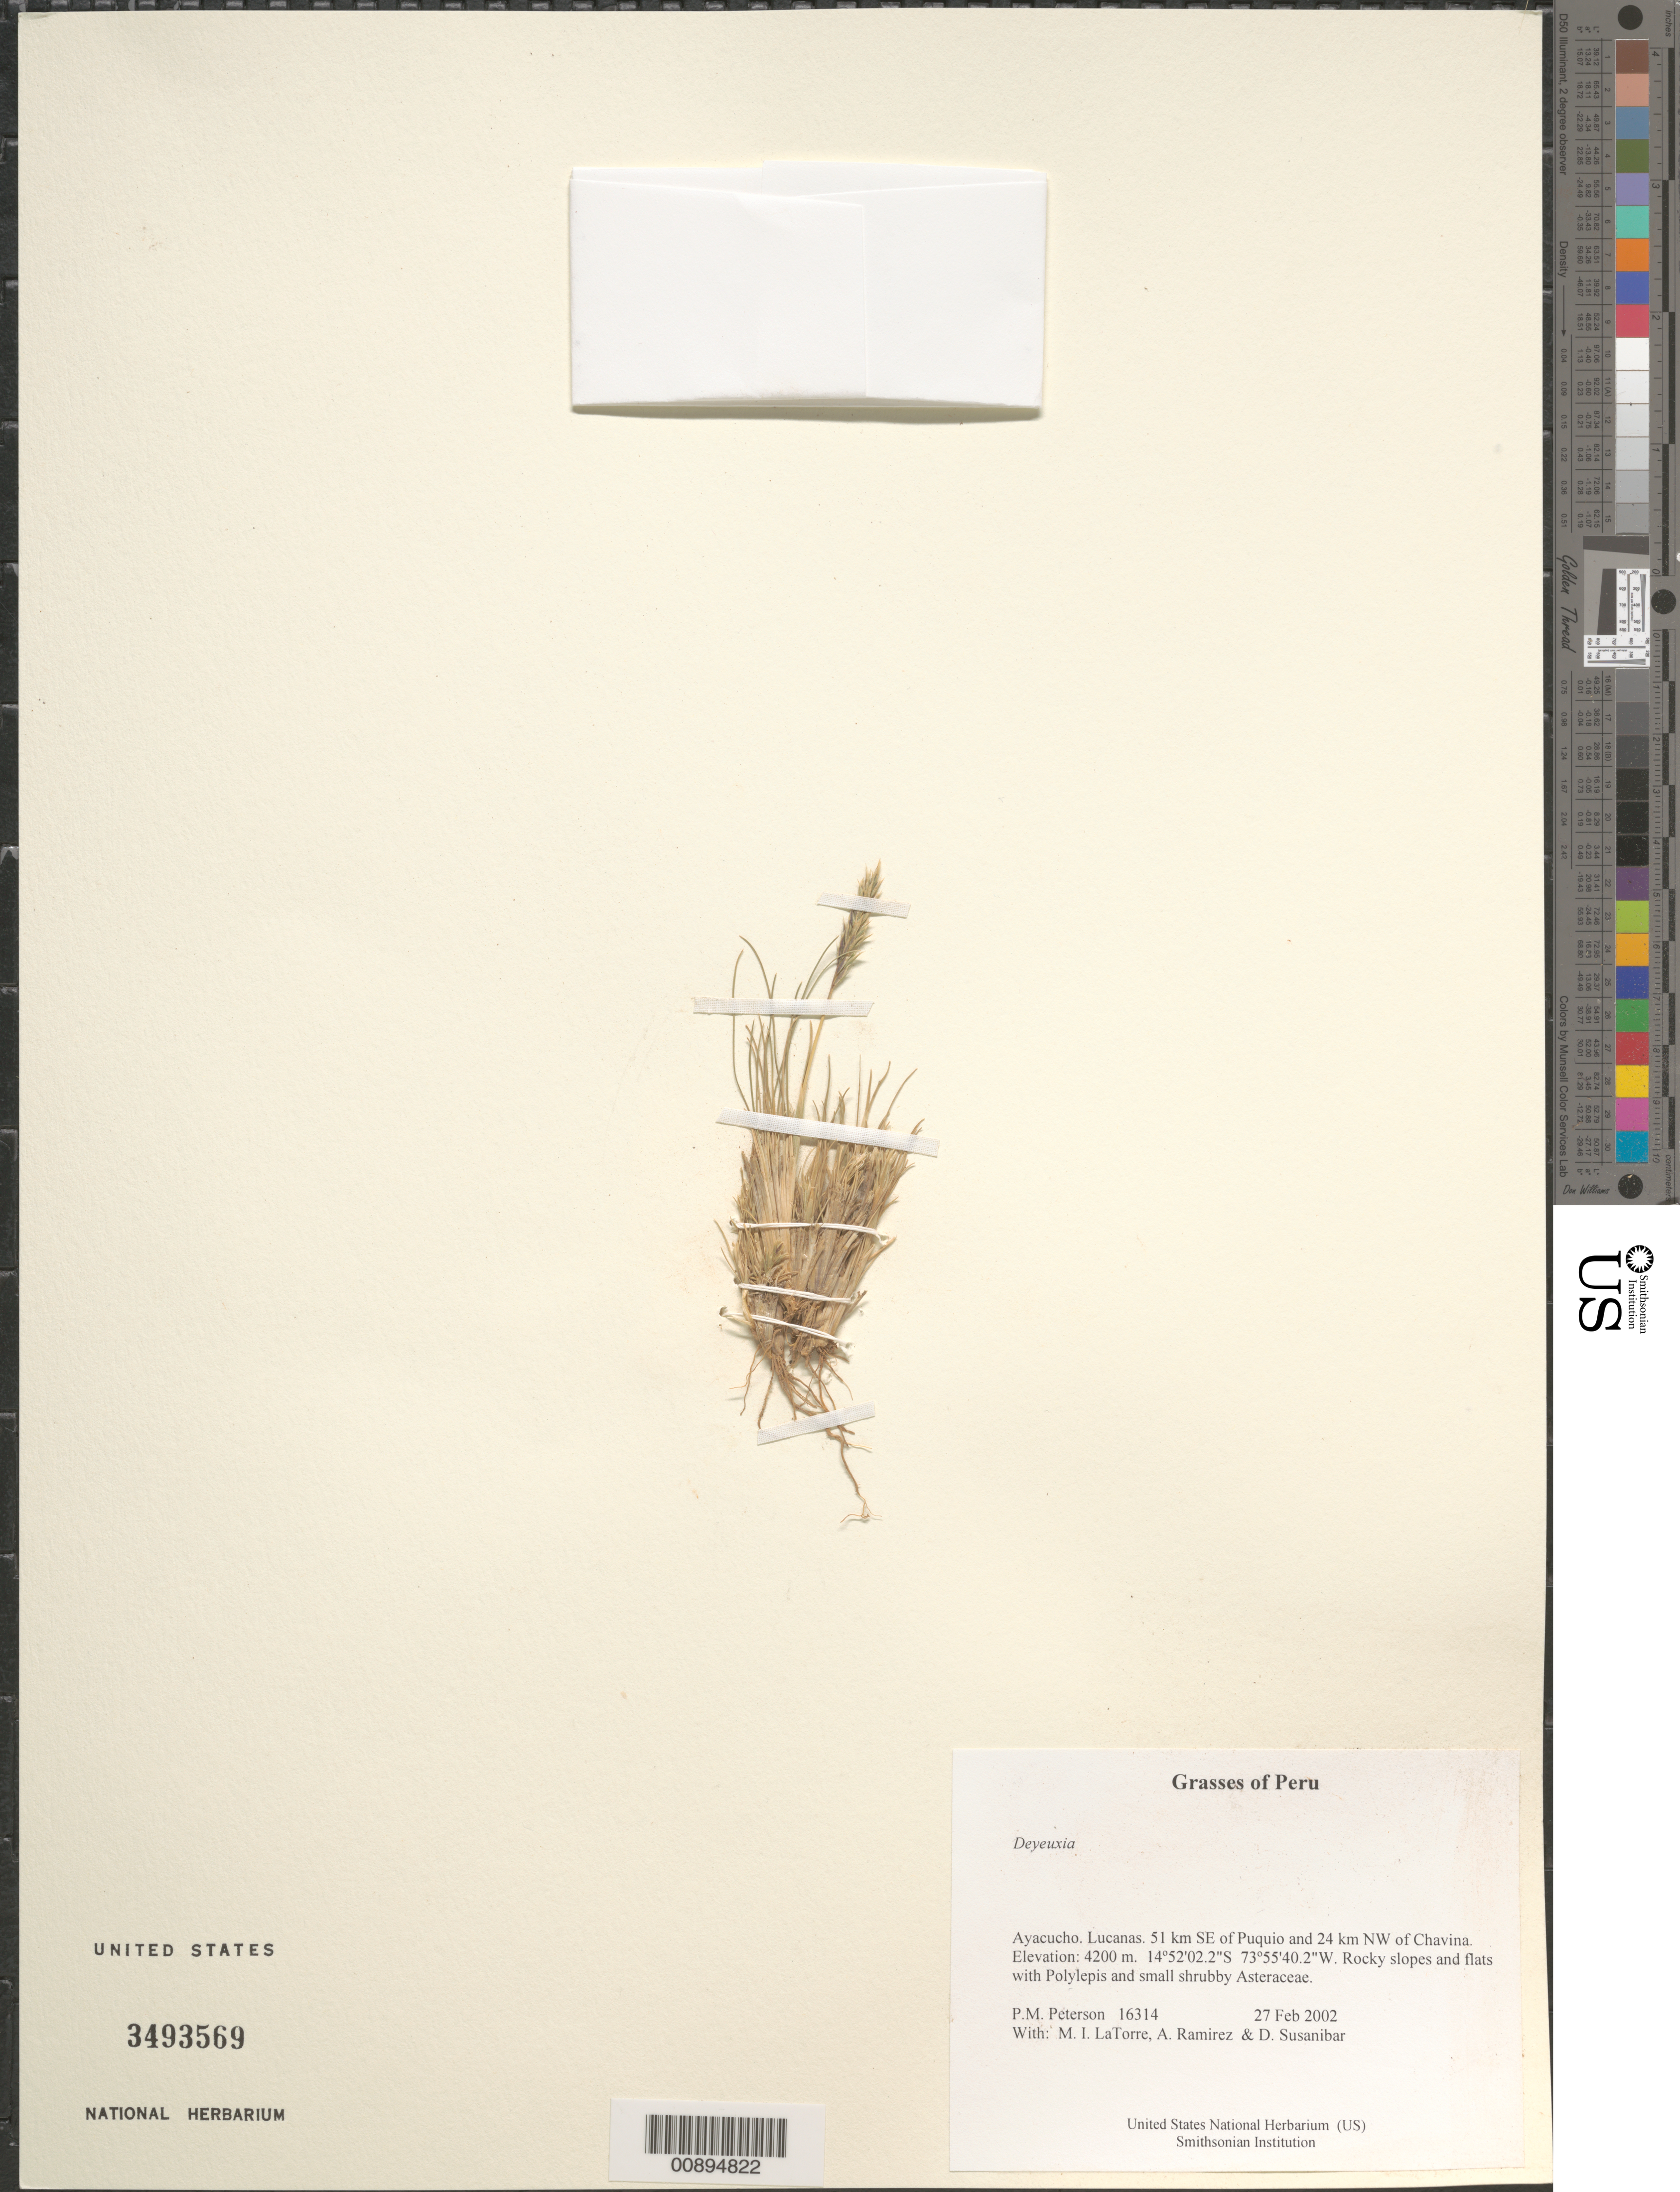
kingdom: Plantae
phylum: Tracheophyta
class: Liliopsida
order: Poales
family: Poaceae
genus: Calamagrostis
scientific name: Calamagrostis sp.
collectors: P. M. Peterson, M. I. La Torre, A. Ramírez & D. Susanibar Cruz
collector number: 16314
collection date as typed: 27 Feb 2002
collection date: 2002-02-27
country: Peru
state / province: Ayacucho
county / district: Lucanas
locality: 51 km SE of Puquio and 24 km NW of Chavina.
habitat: Rocky slopes and flats with ~Polylepis~ and small shruby Asteraceae.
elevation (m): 4200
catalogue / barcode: US 3493569